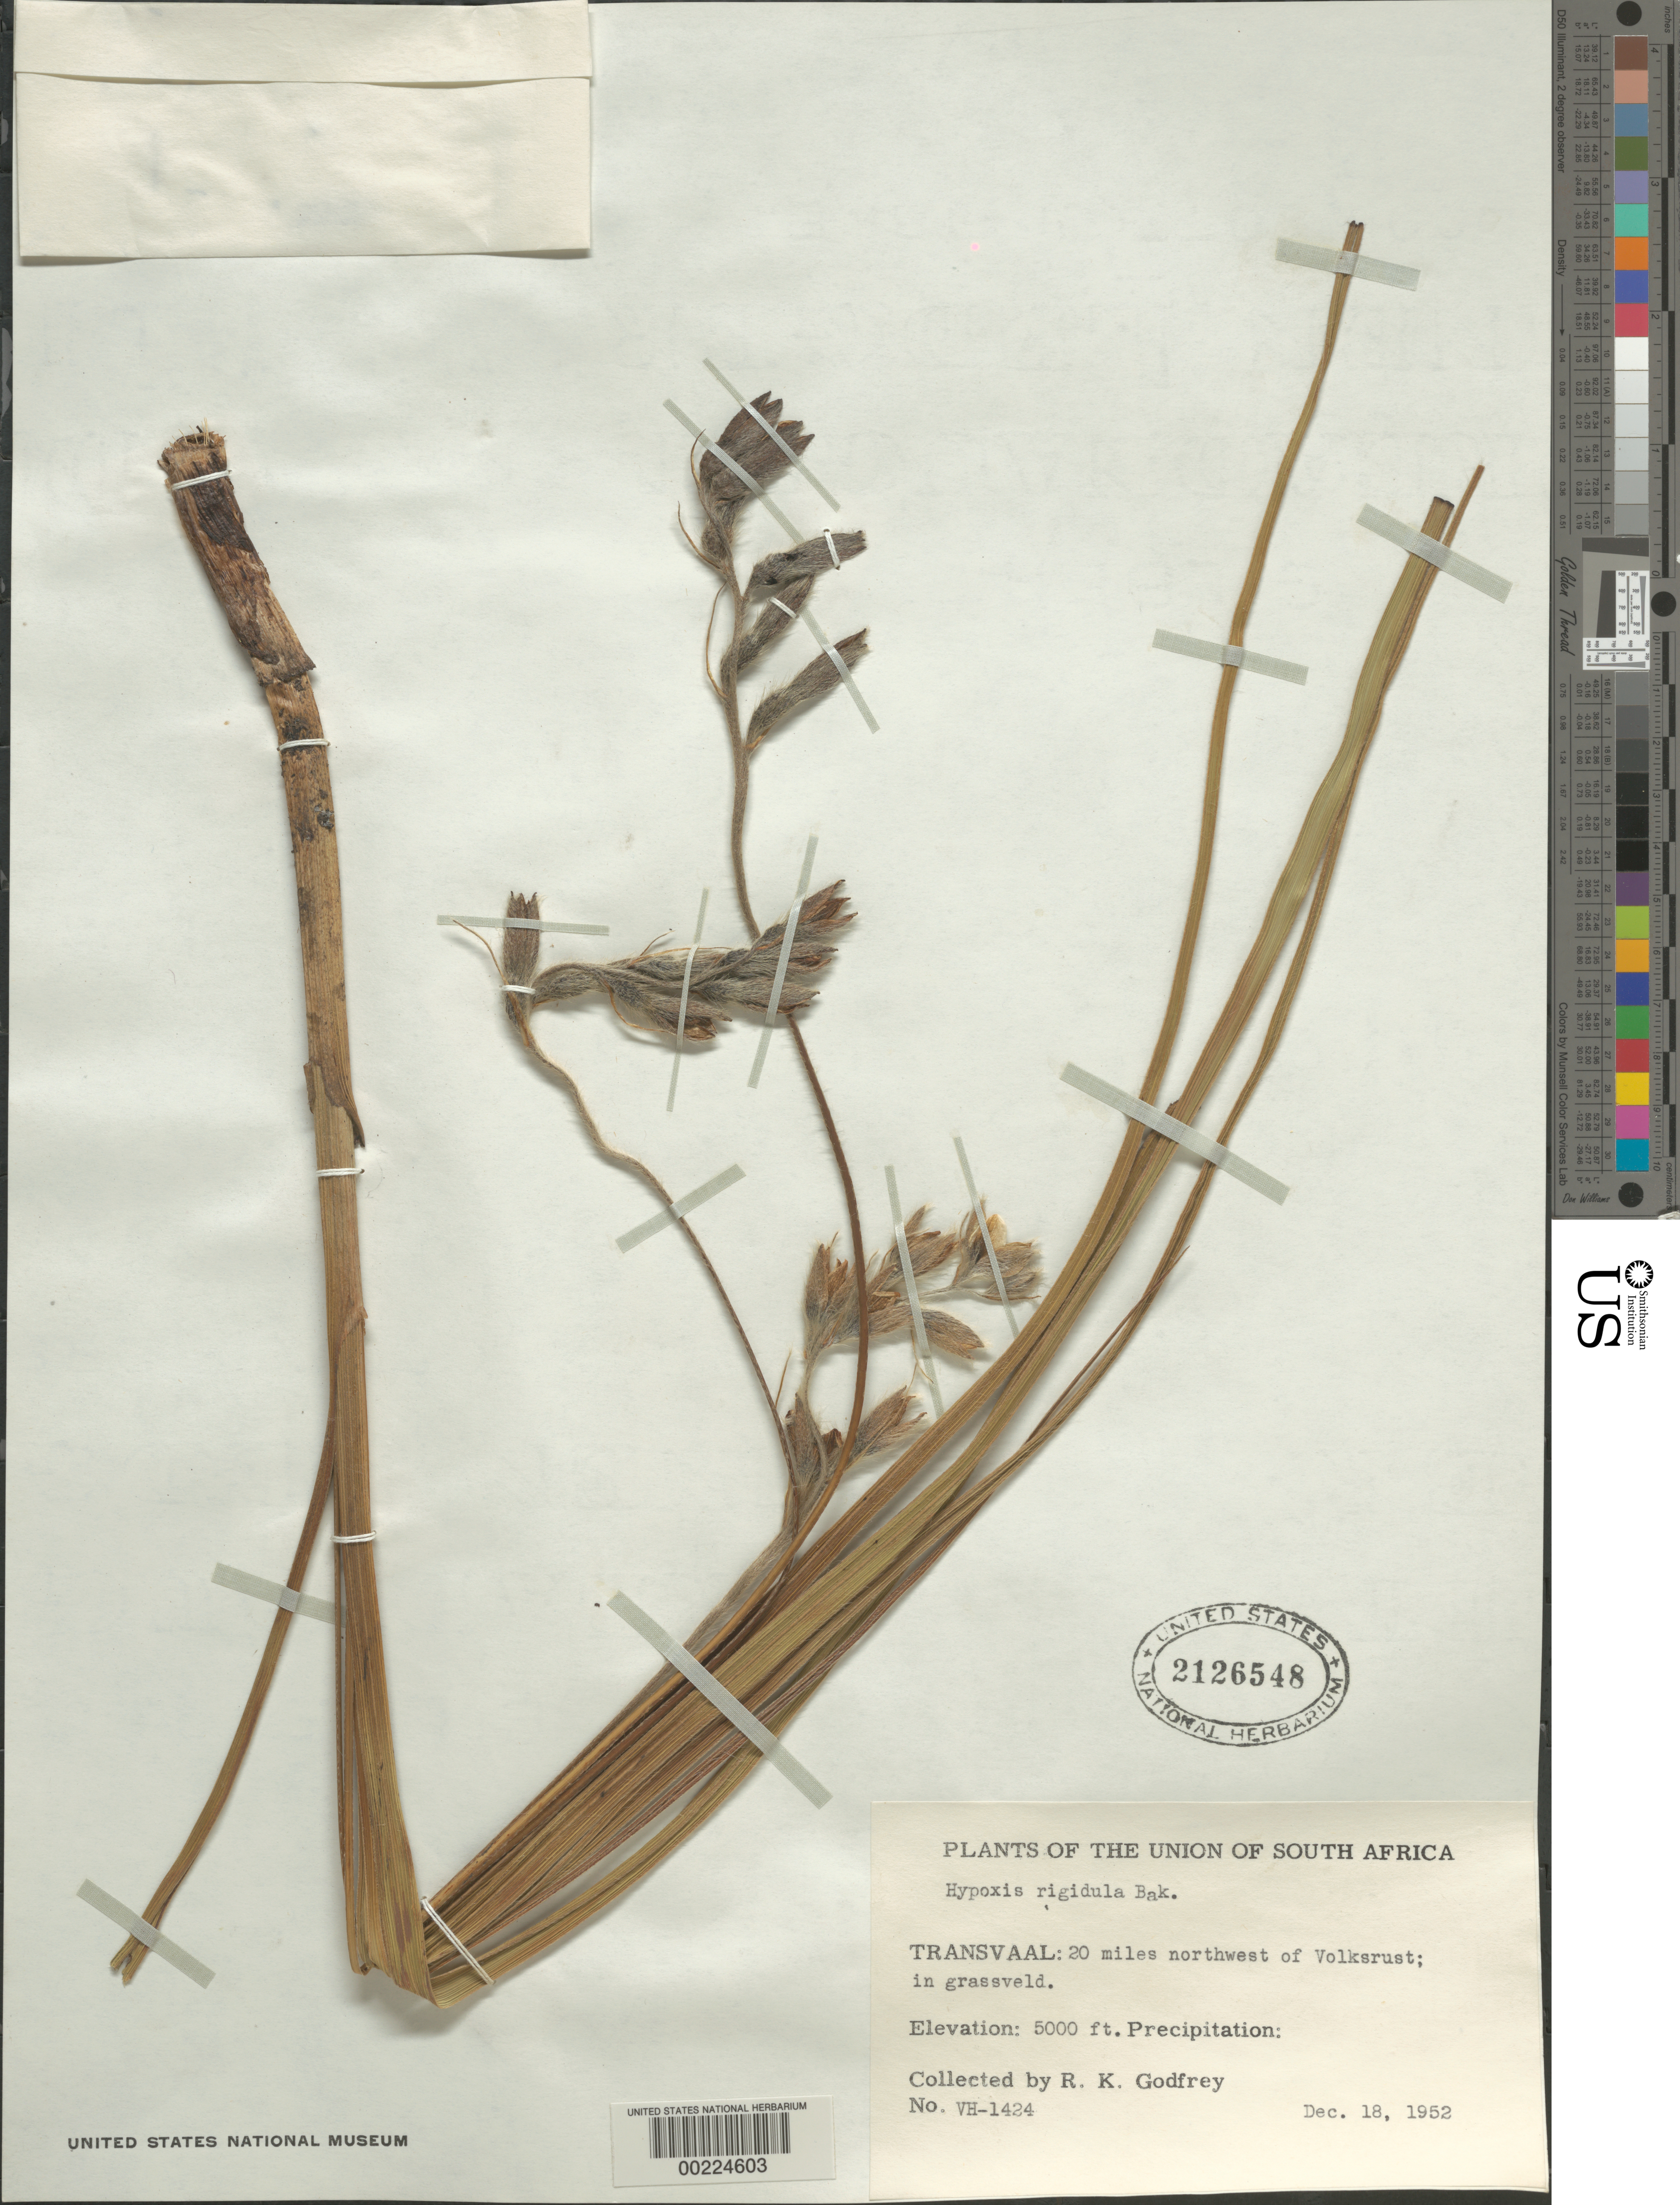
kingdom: Plantae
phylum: Tracheophyta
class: Liliopsida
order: Asparagales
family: Hypoxidaceae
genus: Hypoxis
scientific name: Hypoxis rigidula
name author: Baker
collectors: R. K. Godfrey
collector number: Vh-1424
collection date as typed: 18 Dec 1952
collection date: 1952-12-18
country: South Africa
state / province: Mpumalanga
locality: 20 mi nw of volksrust. Transvaal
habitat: In grassveld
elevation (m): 1524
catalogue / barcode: US 2126548